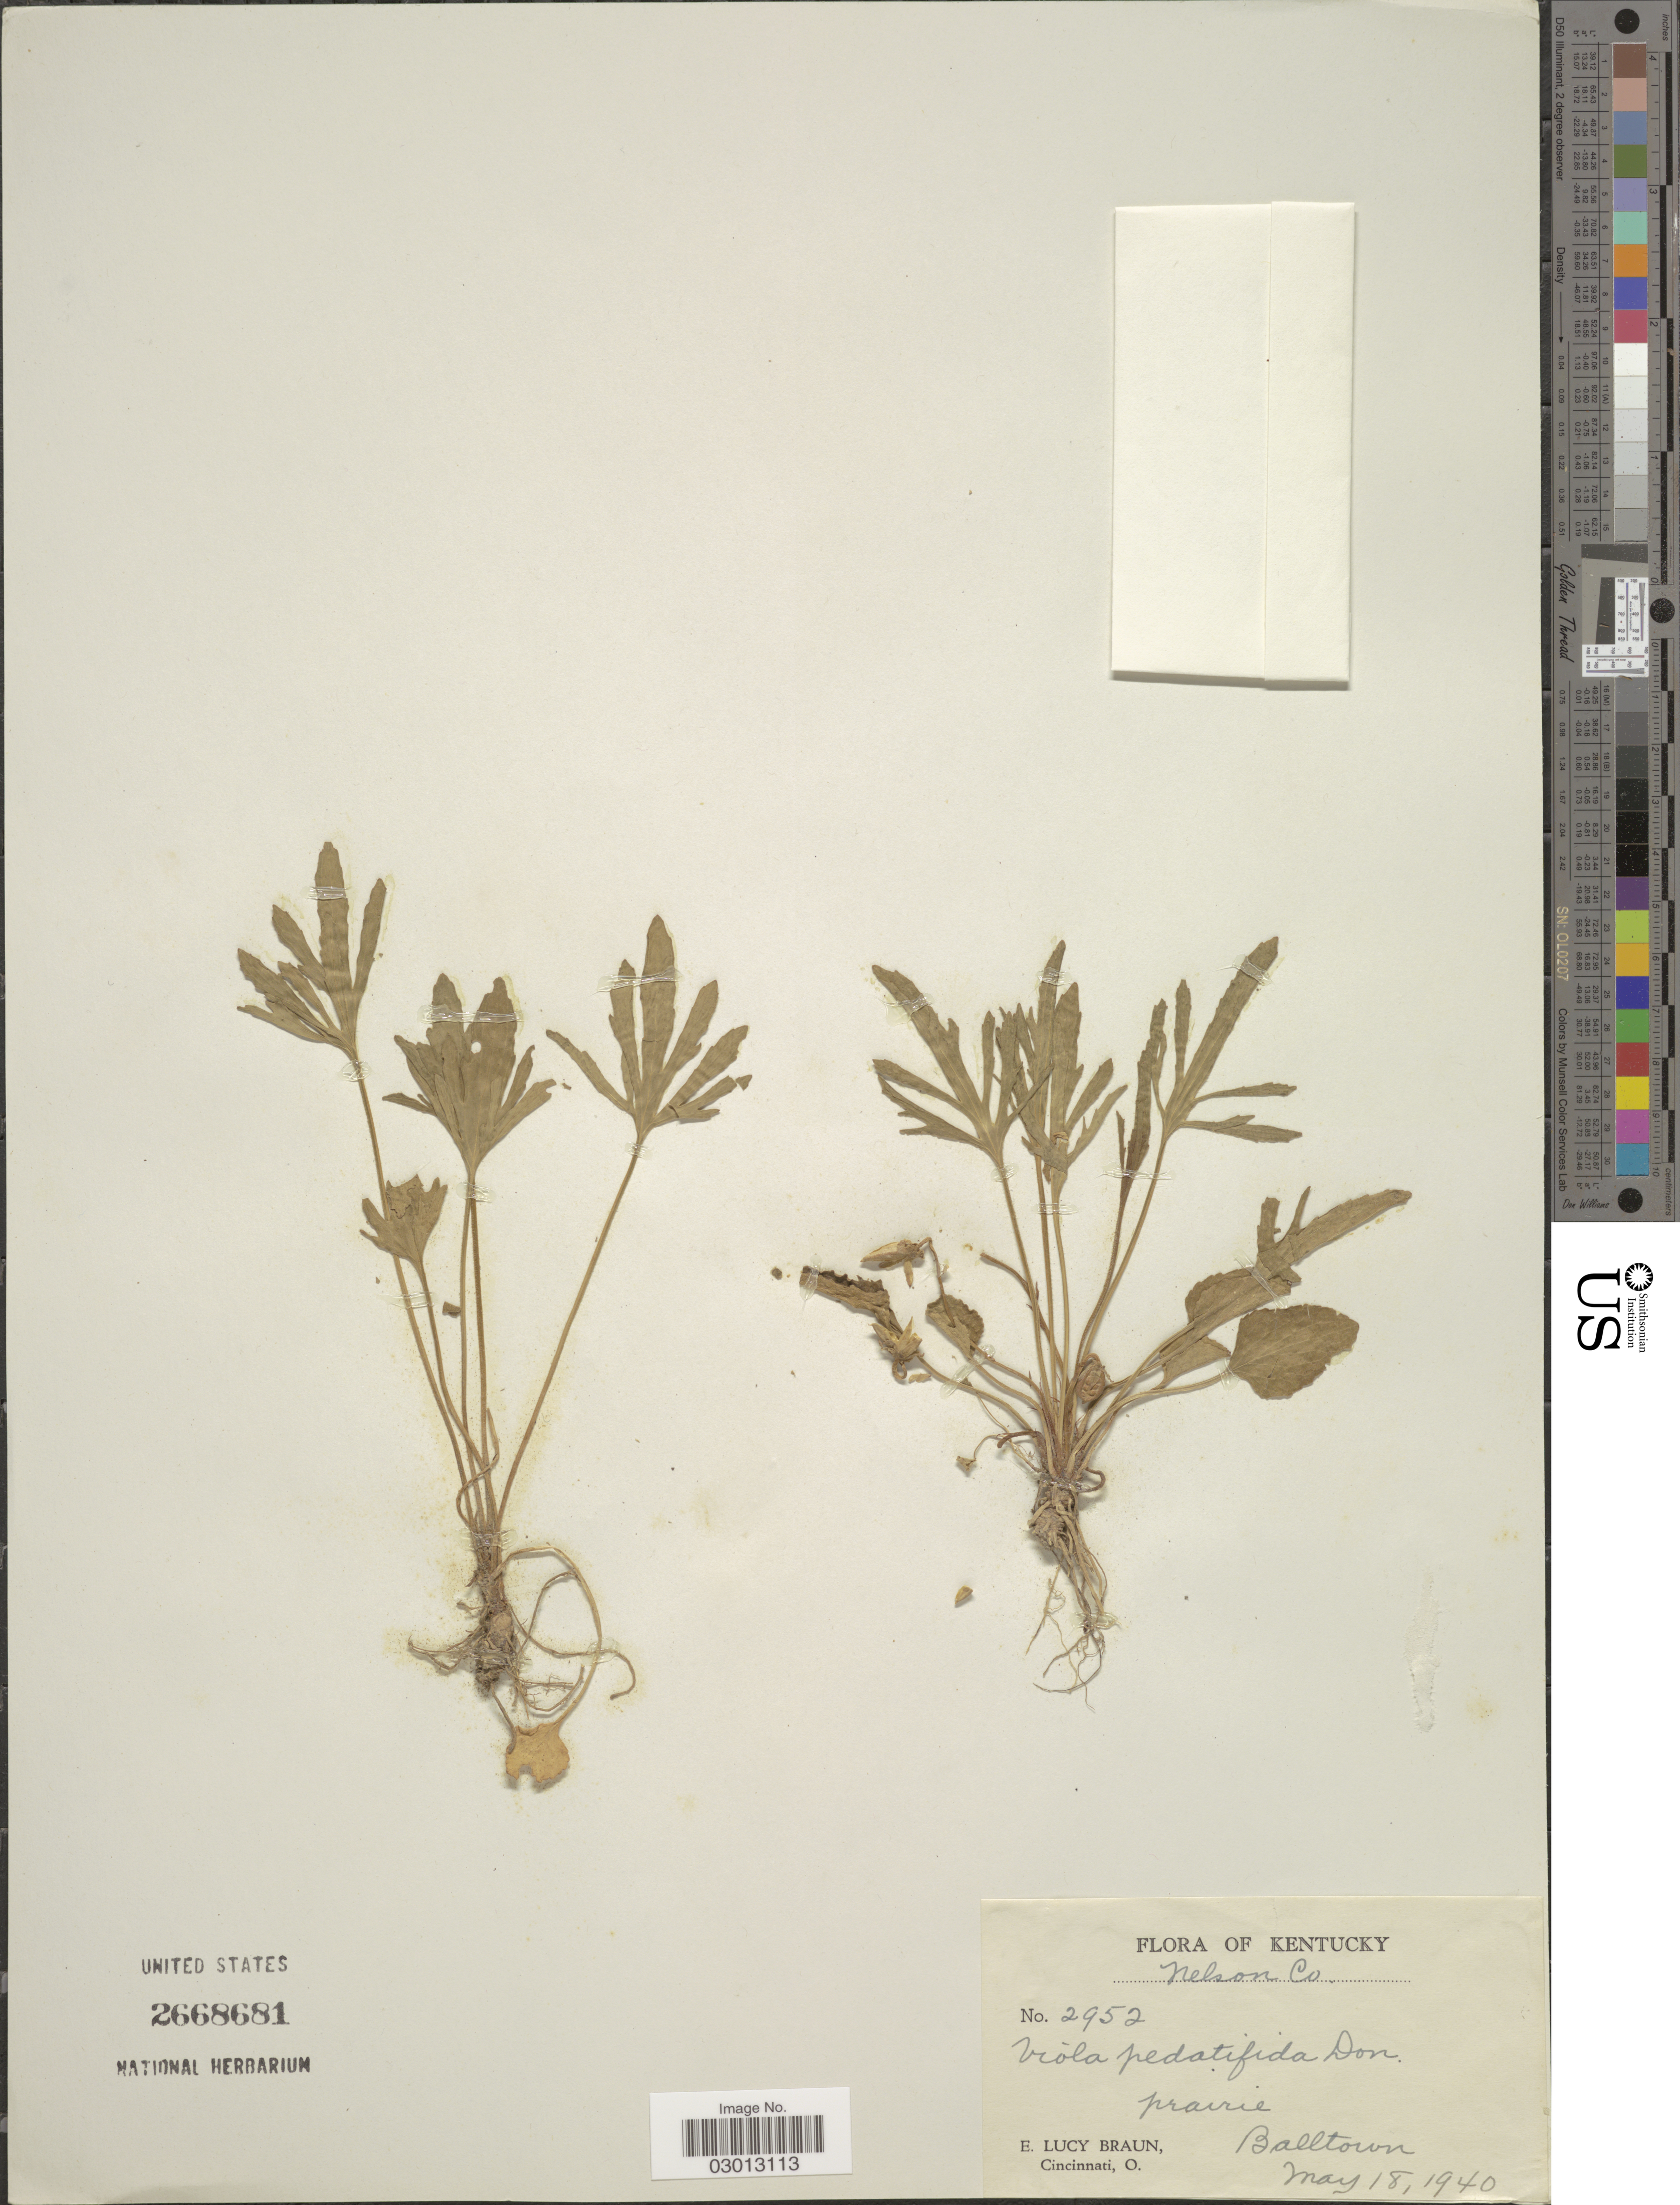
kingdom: Plantae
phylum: Tracheophyta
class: Magnoliopsida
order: Malpighiales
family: Violaceae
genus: Viola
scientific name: Viola pedatifida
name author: G. Don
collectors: E. L. Braun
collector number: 2952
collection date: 1940-05-18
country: United States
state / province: Kentucky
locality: Nelson Co. Prairie. Balltown.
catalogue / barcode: US 2668681